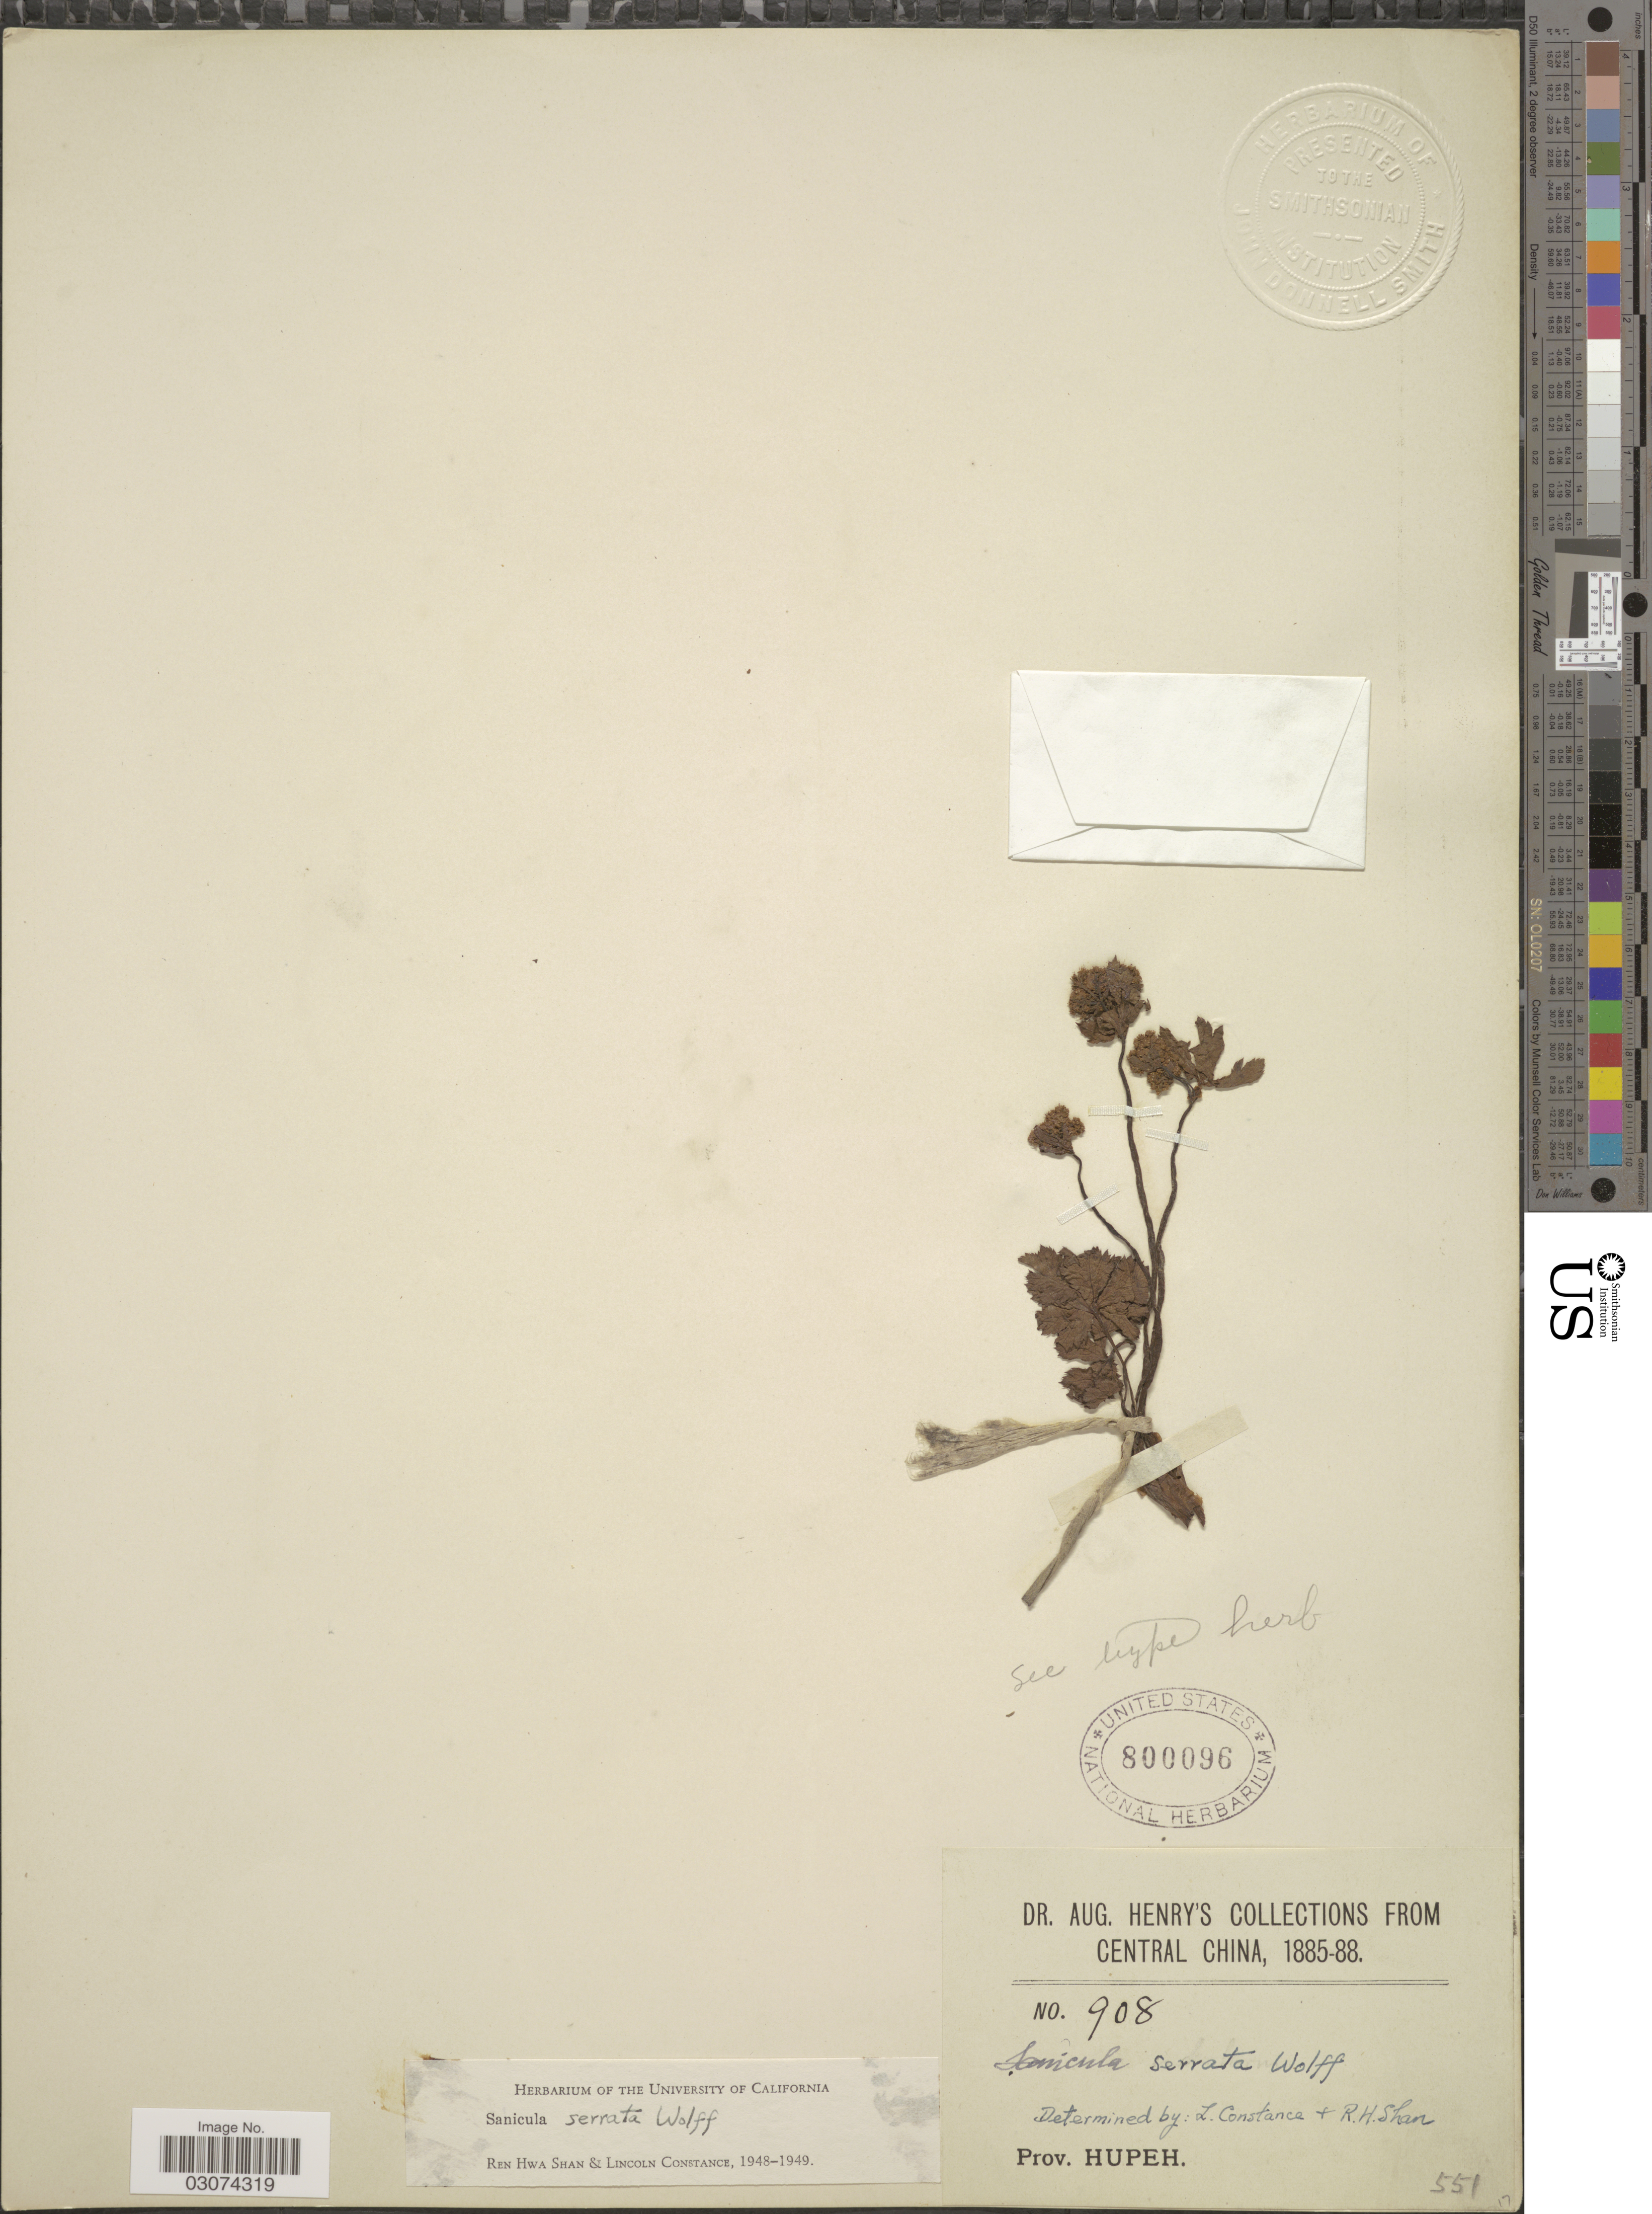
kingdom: Plantae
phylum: Tracheophyta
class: Magnoliopsida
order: Apiales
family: Apiaceae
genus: Sanicula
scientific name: Sanicula serrata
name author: H. Wolff in Engl.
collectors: A. Henry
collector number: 908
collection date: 1885/1888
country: China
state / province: Hubei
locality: Central China. Prov. Hupeh.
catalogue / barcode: US 800096